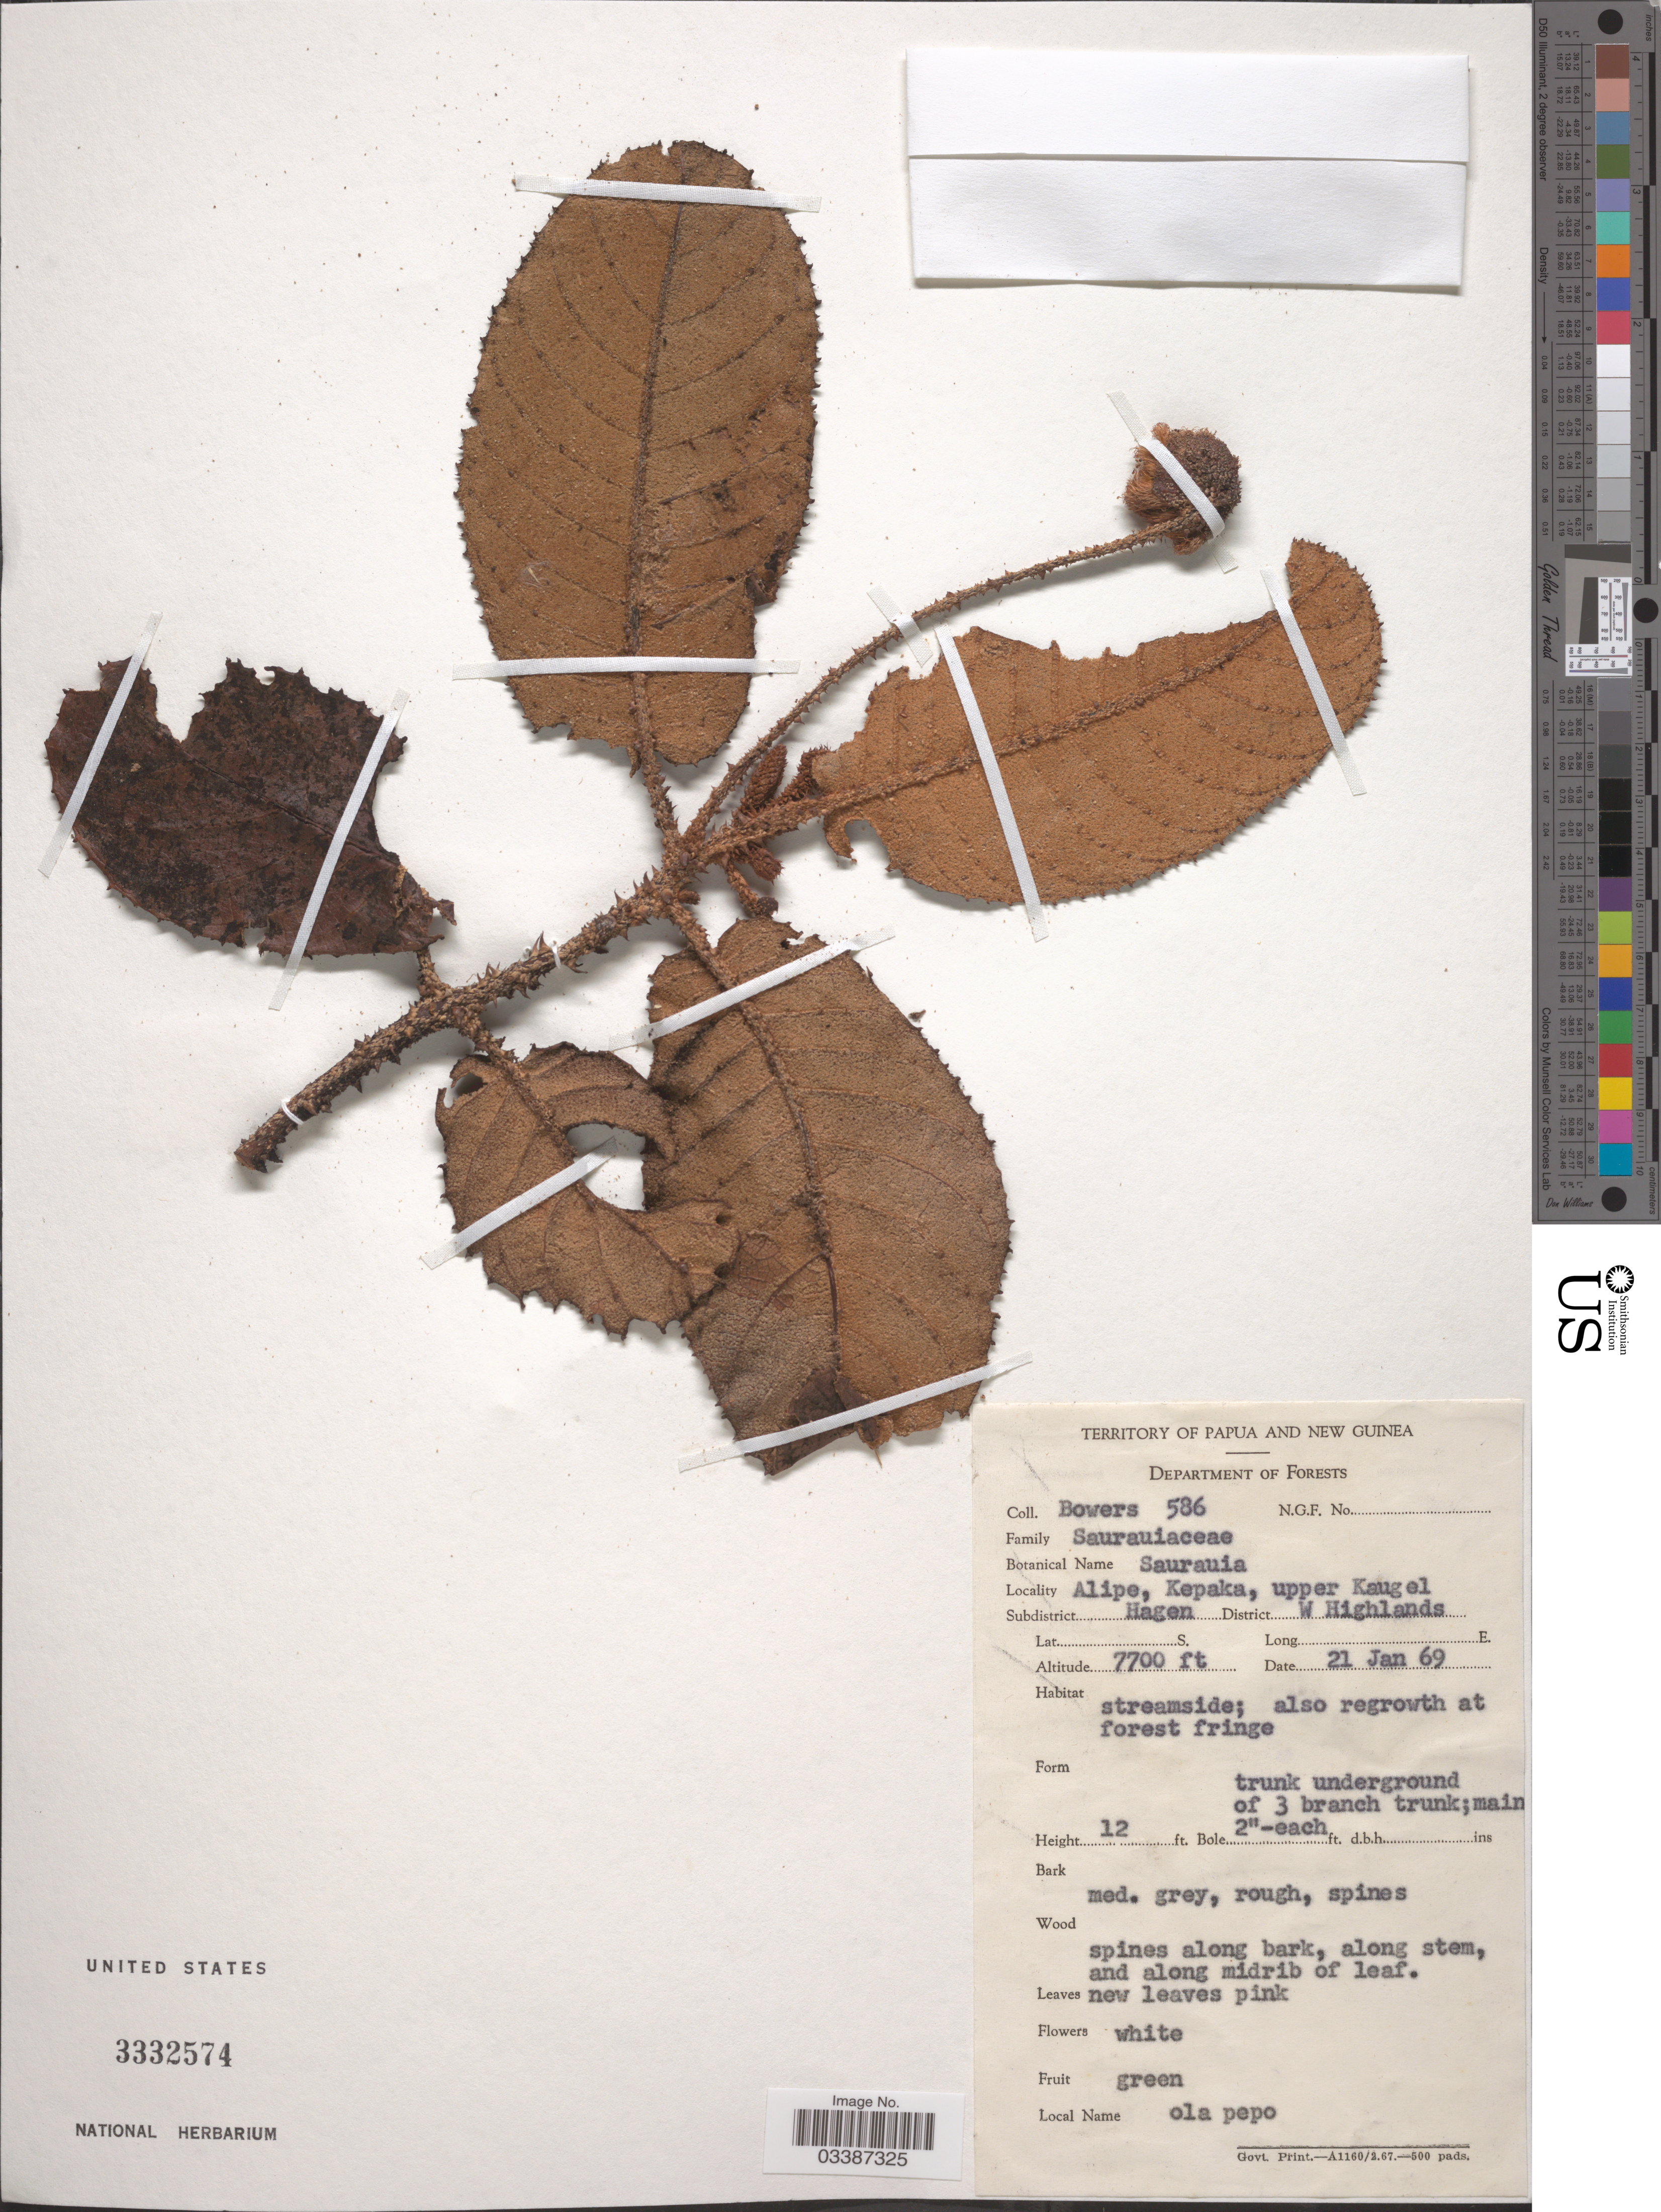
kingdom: Plantae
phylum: Tracheophyta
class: Magnoliopsida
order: Ericales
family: Actinidiaceae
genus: Saurauia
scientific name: Saurauia sp.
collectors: -. Bowers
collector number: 586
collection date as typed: Transcribed d/m/y: 21/1/69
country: Papua New Guinea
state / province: Western Highlands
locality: Territory of Papua and New Guinea. Alipe, Kepaka, upper Kaugel. Subdistrict Hagen District W Highlands.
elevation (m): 2347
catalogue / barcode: US 3332574